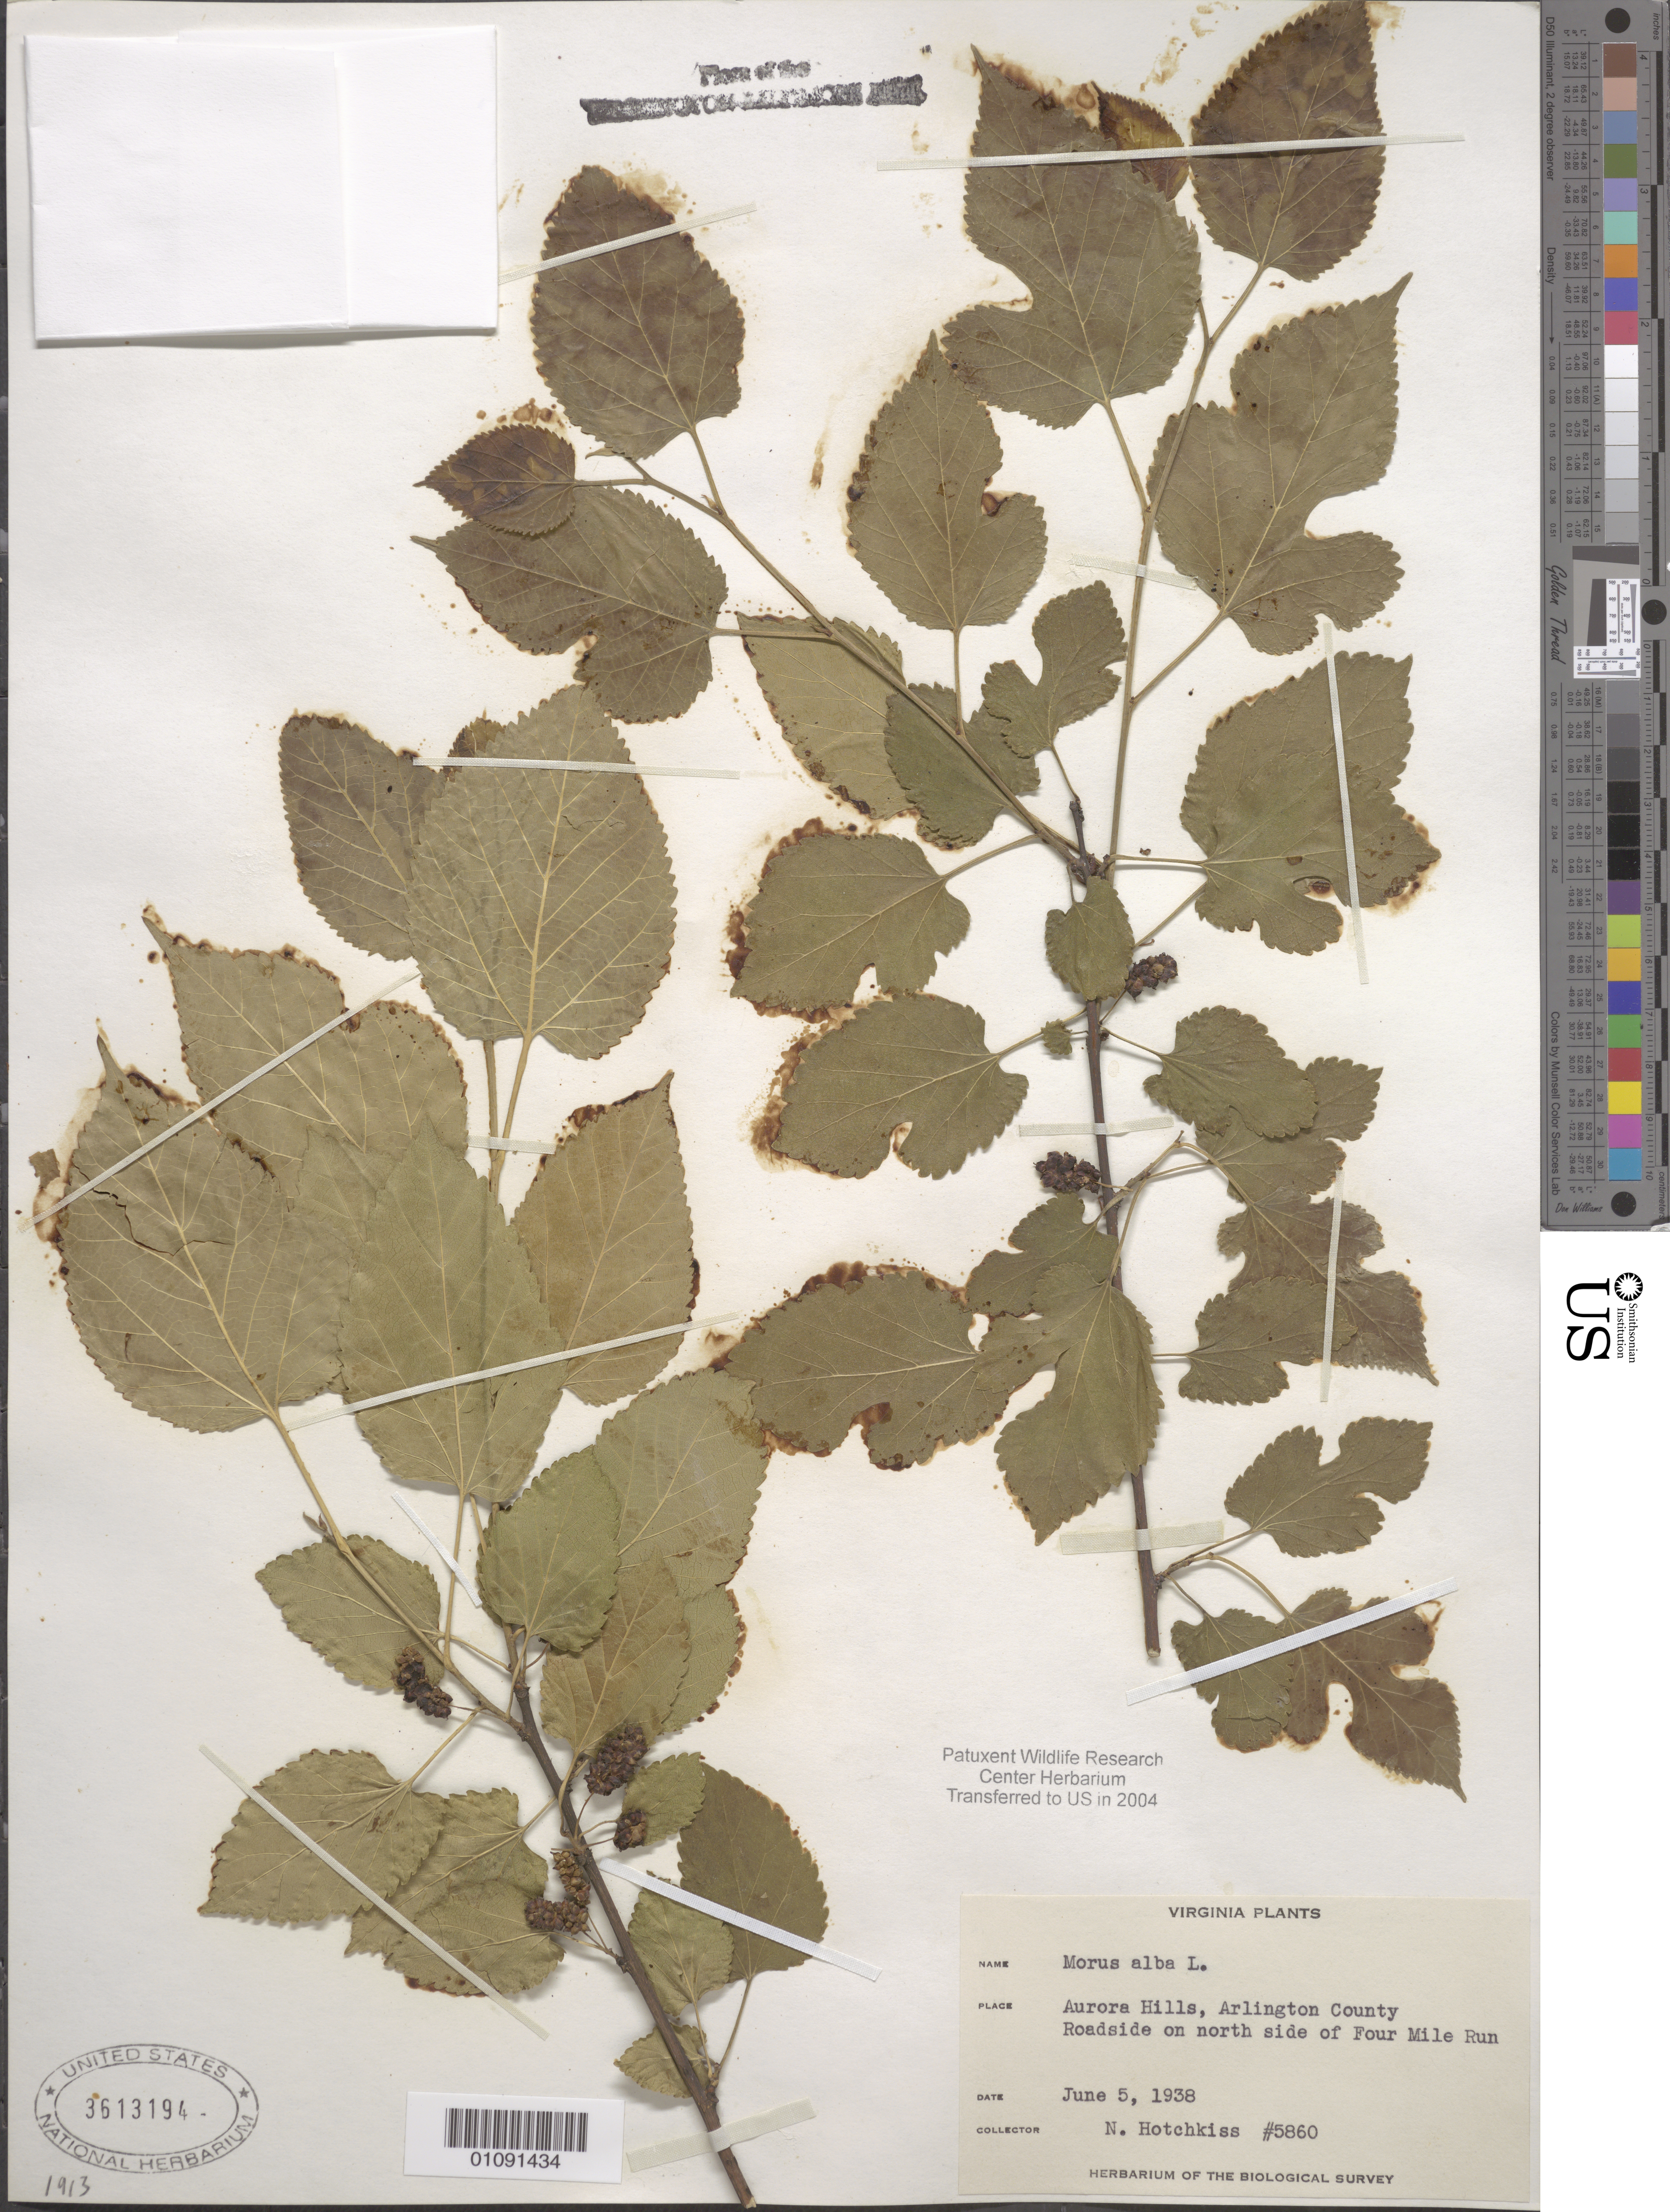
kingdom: Plantae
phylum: Tracheophyta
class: Magnoliopsida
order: Rosales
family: Moraceae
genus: Morus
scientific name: Morus alba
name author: L.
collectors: N. Hotchkiss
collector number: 5860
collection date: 1938-06-05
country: United States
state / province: Virginia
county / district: Arlington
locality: Aurora Hills, on N. side of Four Mile Run.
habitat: Roadside.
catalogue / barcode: US 3613194